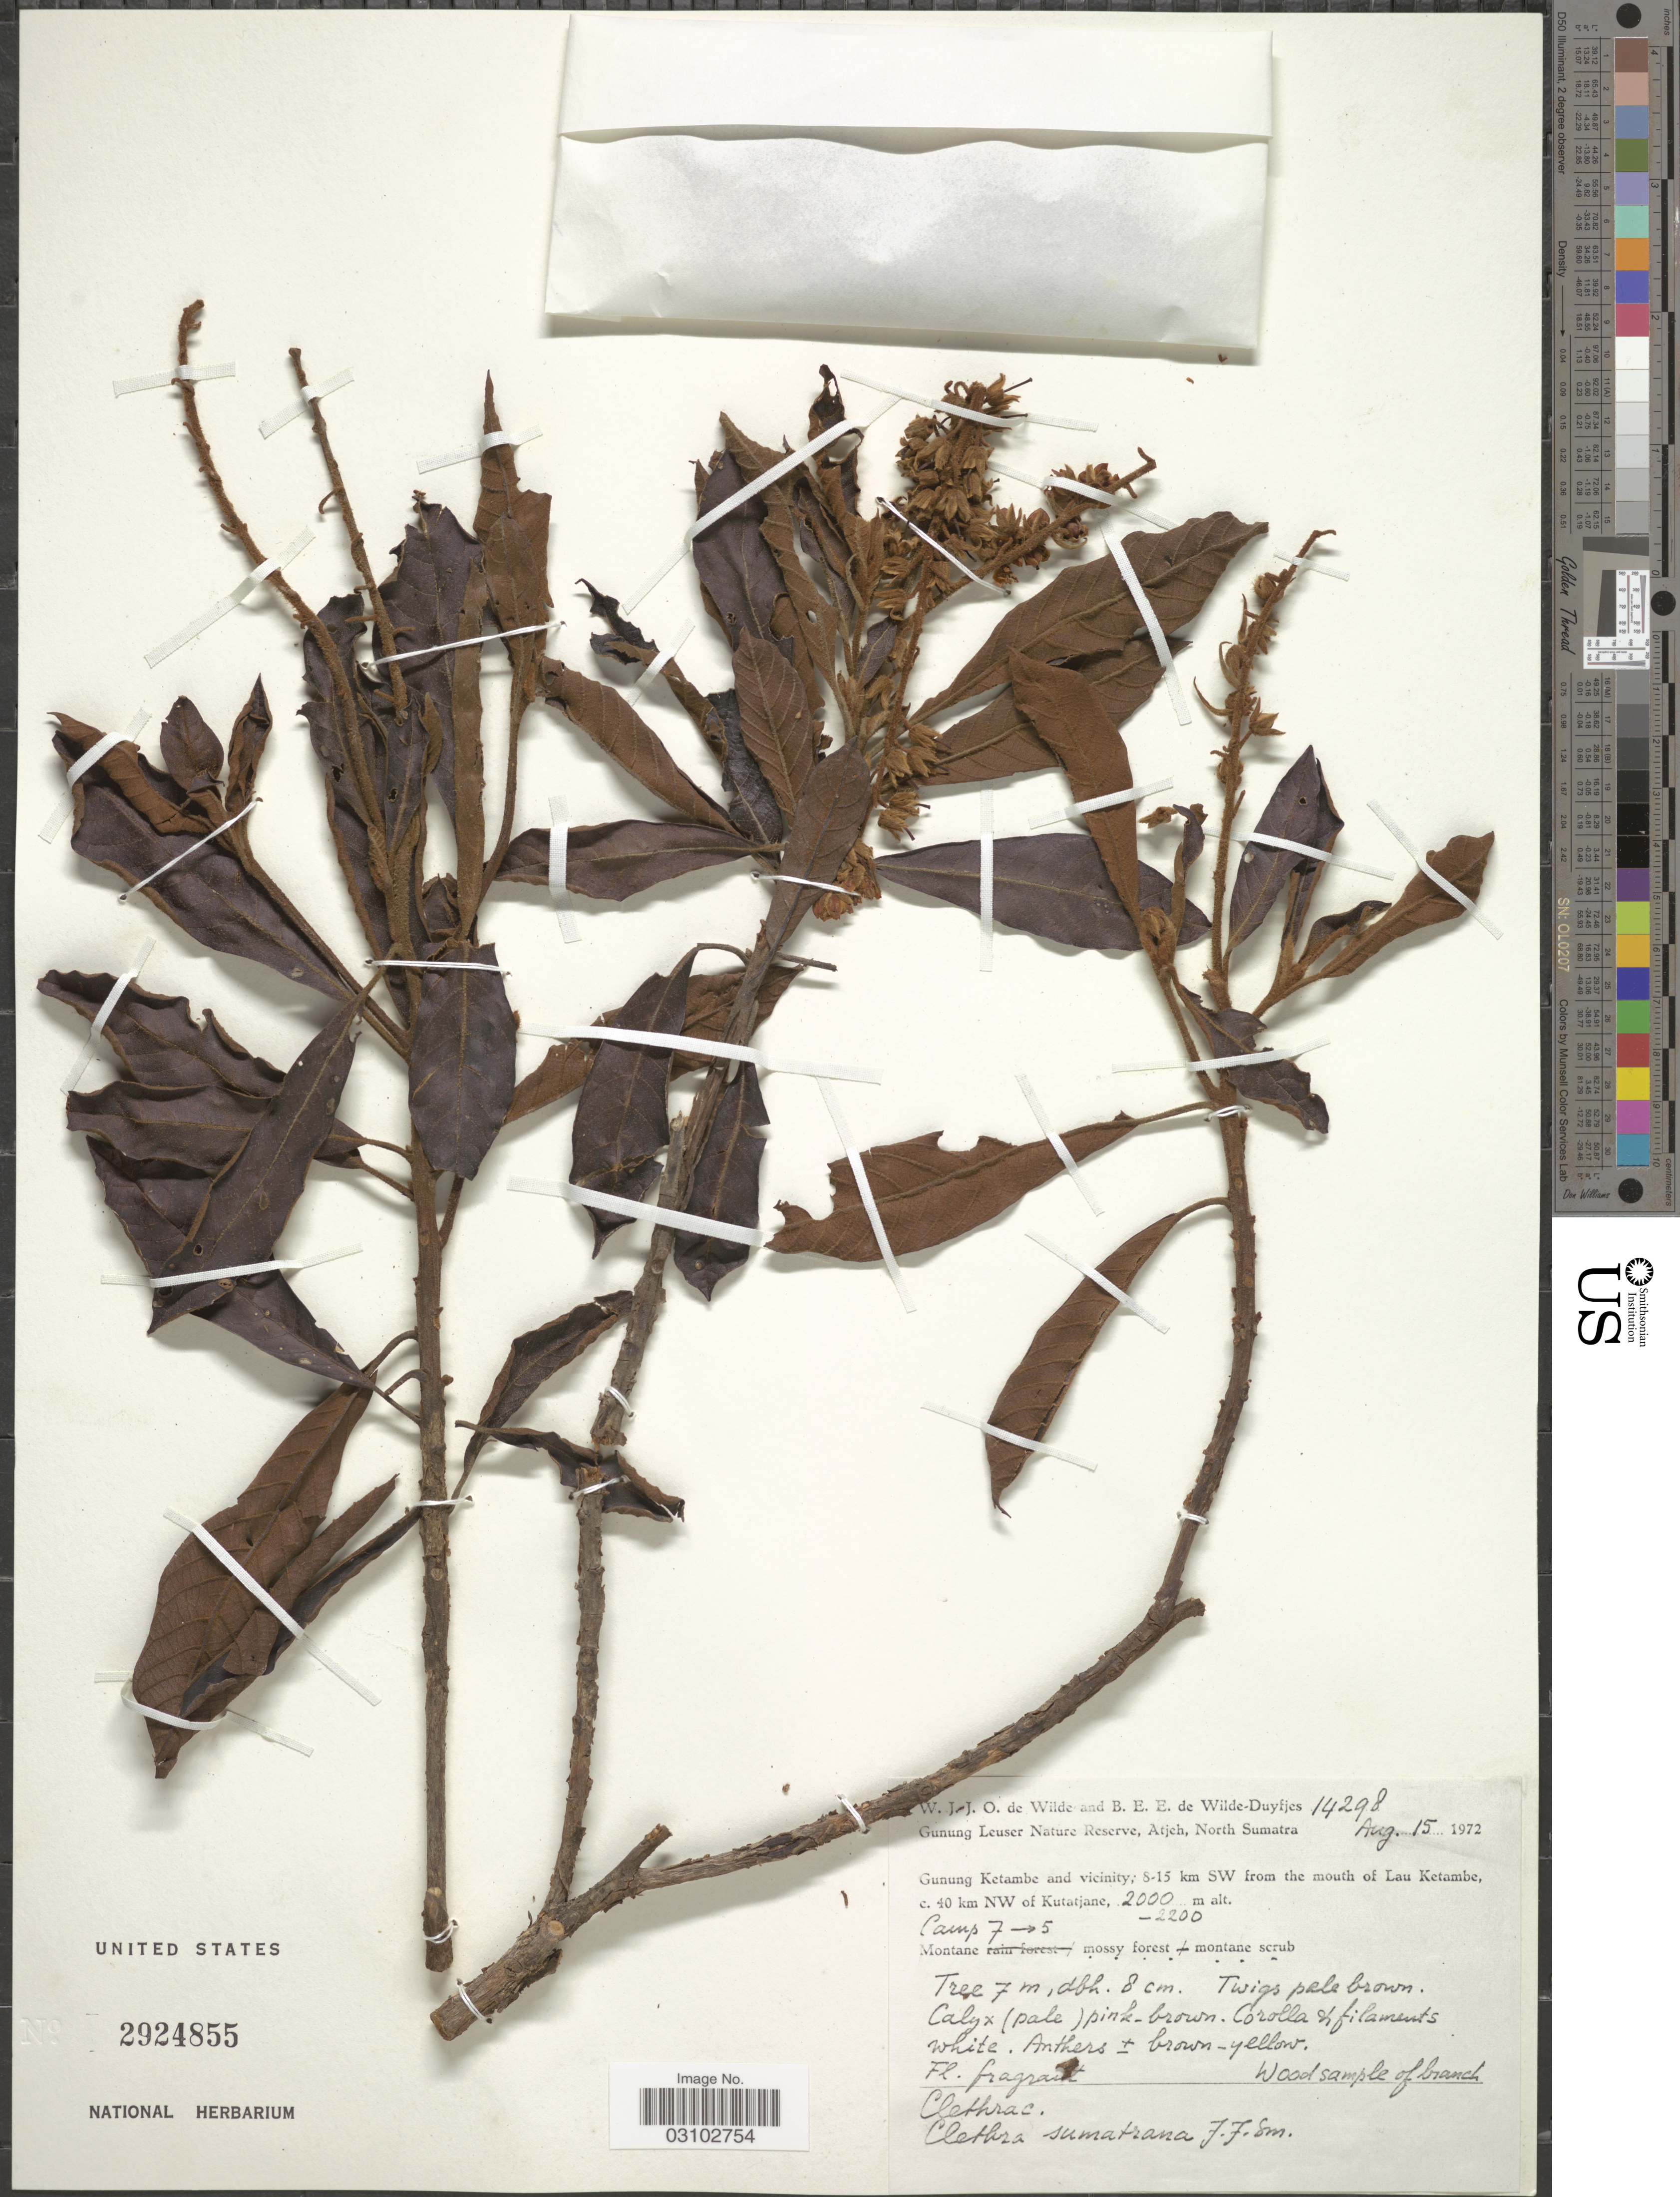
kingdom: Plantae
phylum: Tracheophyta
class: Magnoliopsida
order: Ericales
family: Clethraceae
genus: Clethra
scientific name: Clethra sumatrana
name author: J.J. Sm.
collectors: W. J. de Wilde & B. E. de Wilde-Duyfjes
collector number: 14298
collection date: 1972-08-15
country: Indonesia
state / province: Sumatra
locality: Gunung Leuser Nature Reserve, Atjeh, North Sumatra. Gunung Ketambe and vicinity; 8-15 km SW from the mouth of Lau Ketambe, c. 40 km NW of Kutatjane, Camp 7-5.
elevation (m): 2000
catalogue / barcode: US 2924855